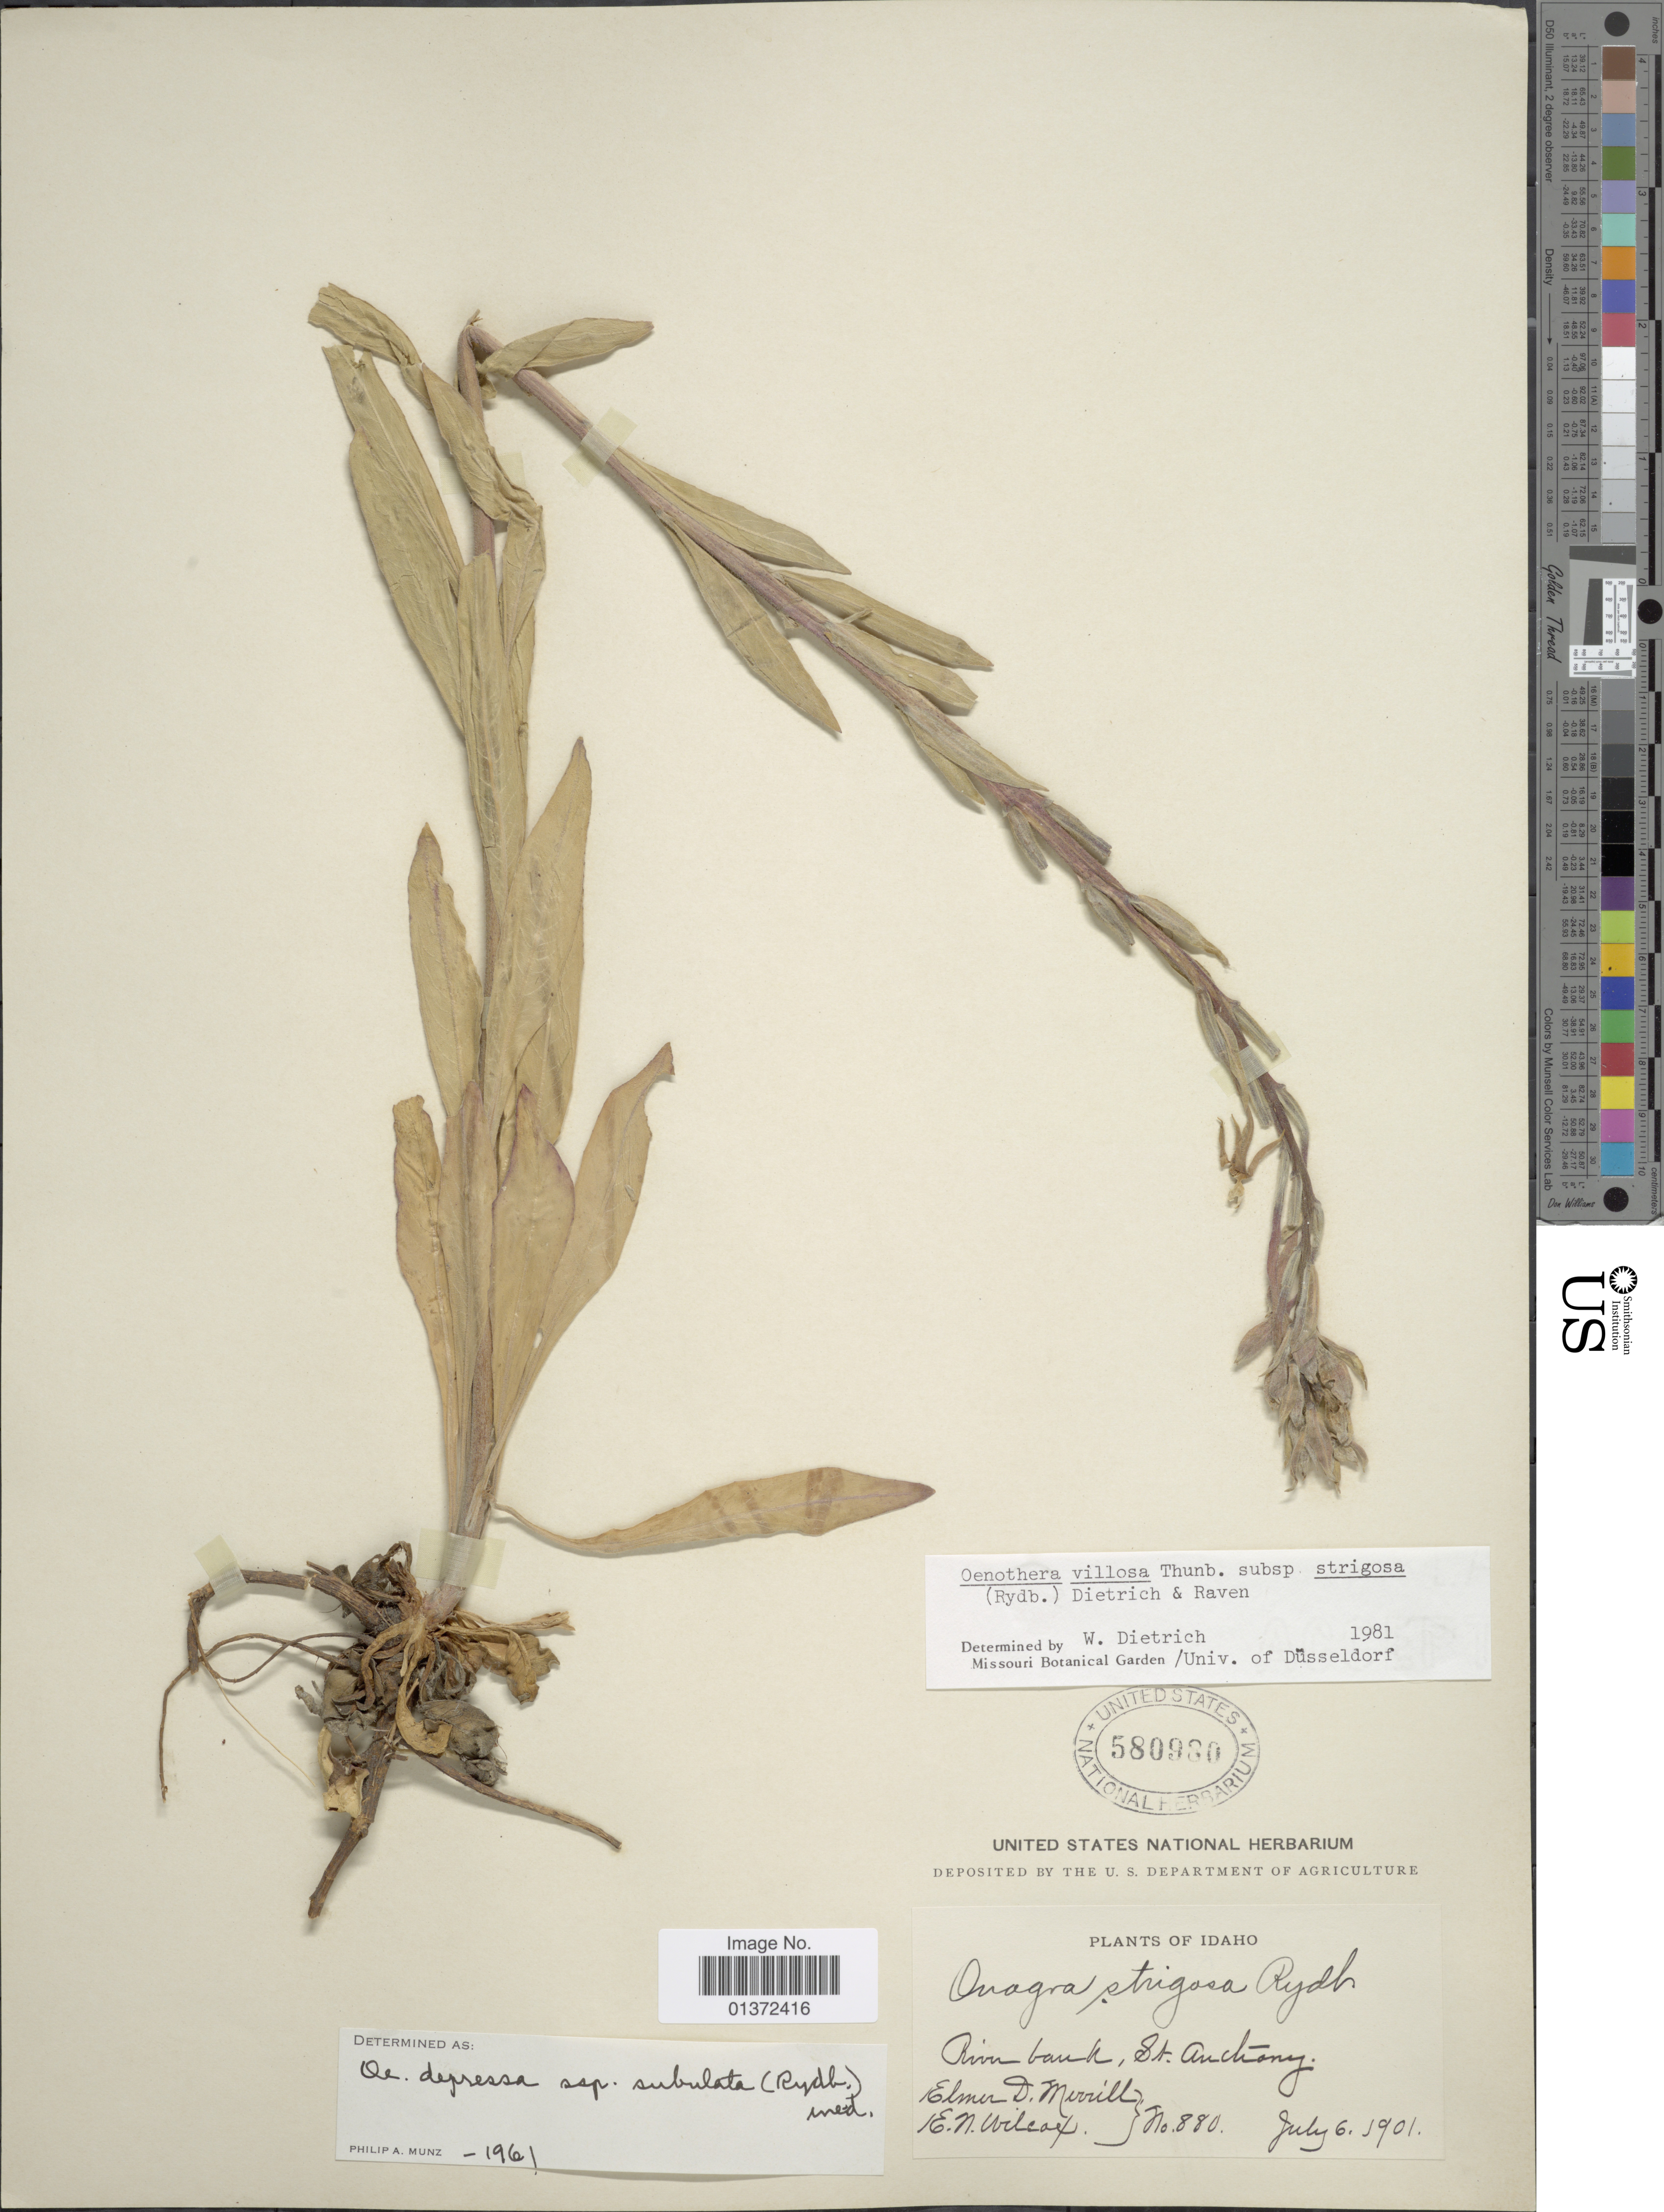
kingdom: Plantae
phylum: Tracheophyta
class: Magnoliopsida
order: Myrtales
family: Onagraceae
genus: Oenothera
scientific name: Oenothera villosa subsp. strigosa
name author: (Rydb.) W. Dietr. & P.H. Raven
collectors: E. D. Merrill & E. Wilcox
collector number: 880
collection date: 1901-07-06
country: United States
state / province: Idaho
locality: St. Anthony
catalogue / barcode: US 580980